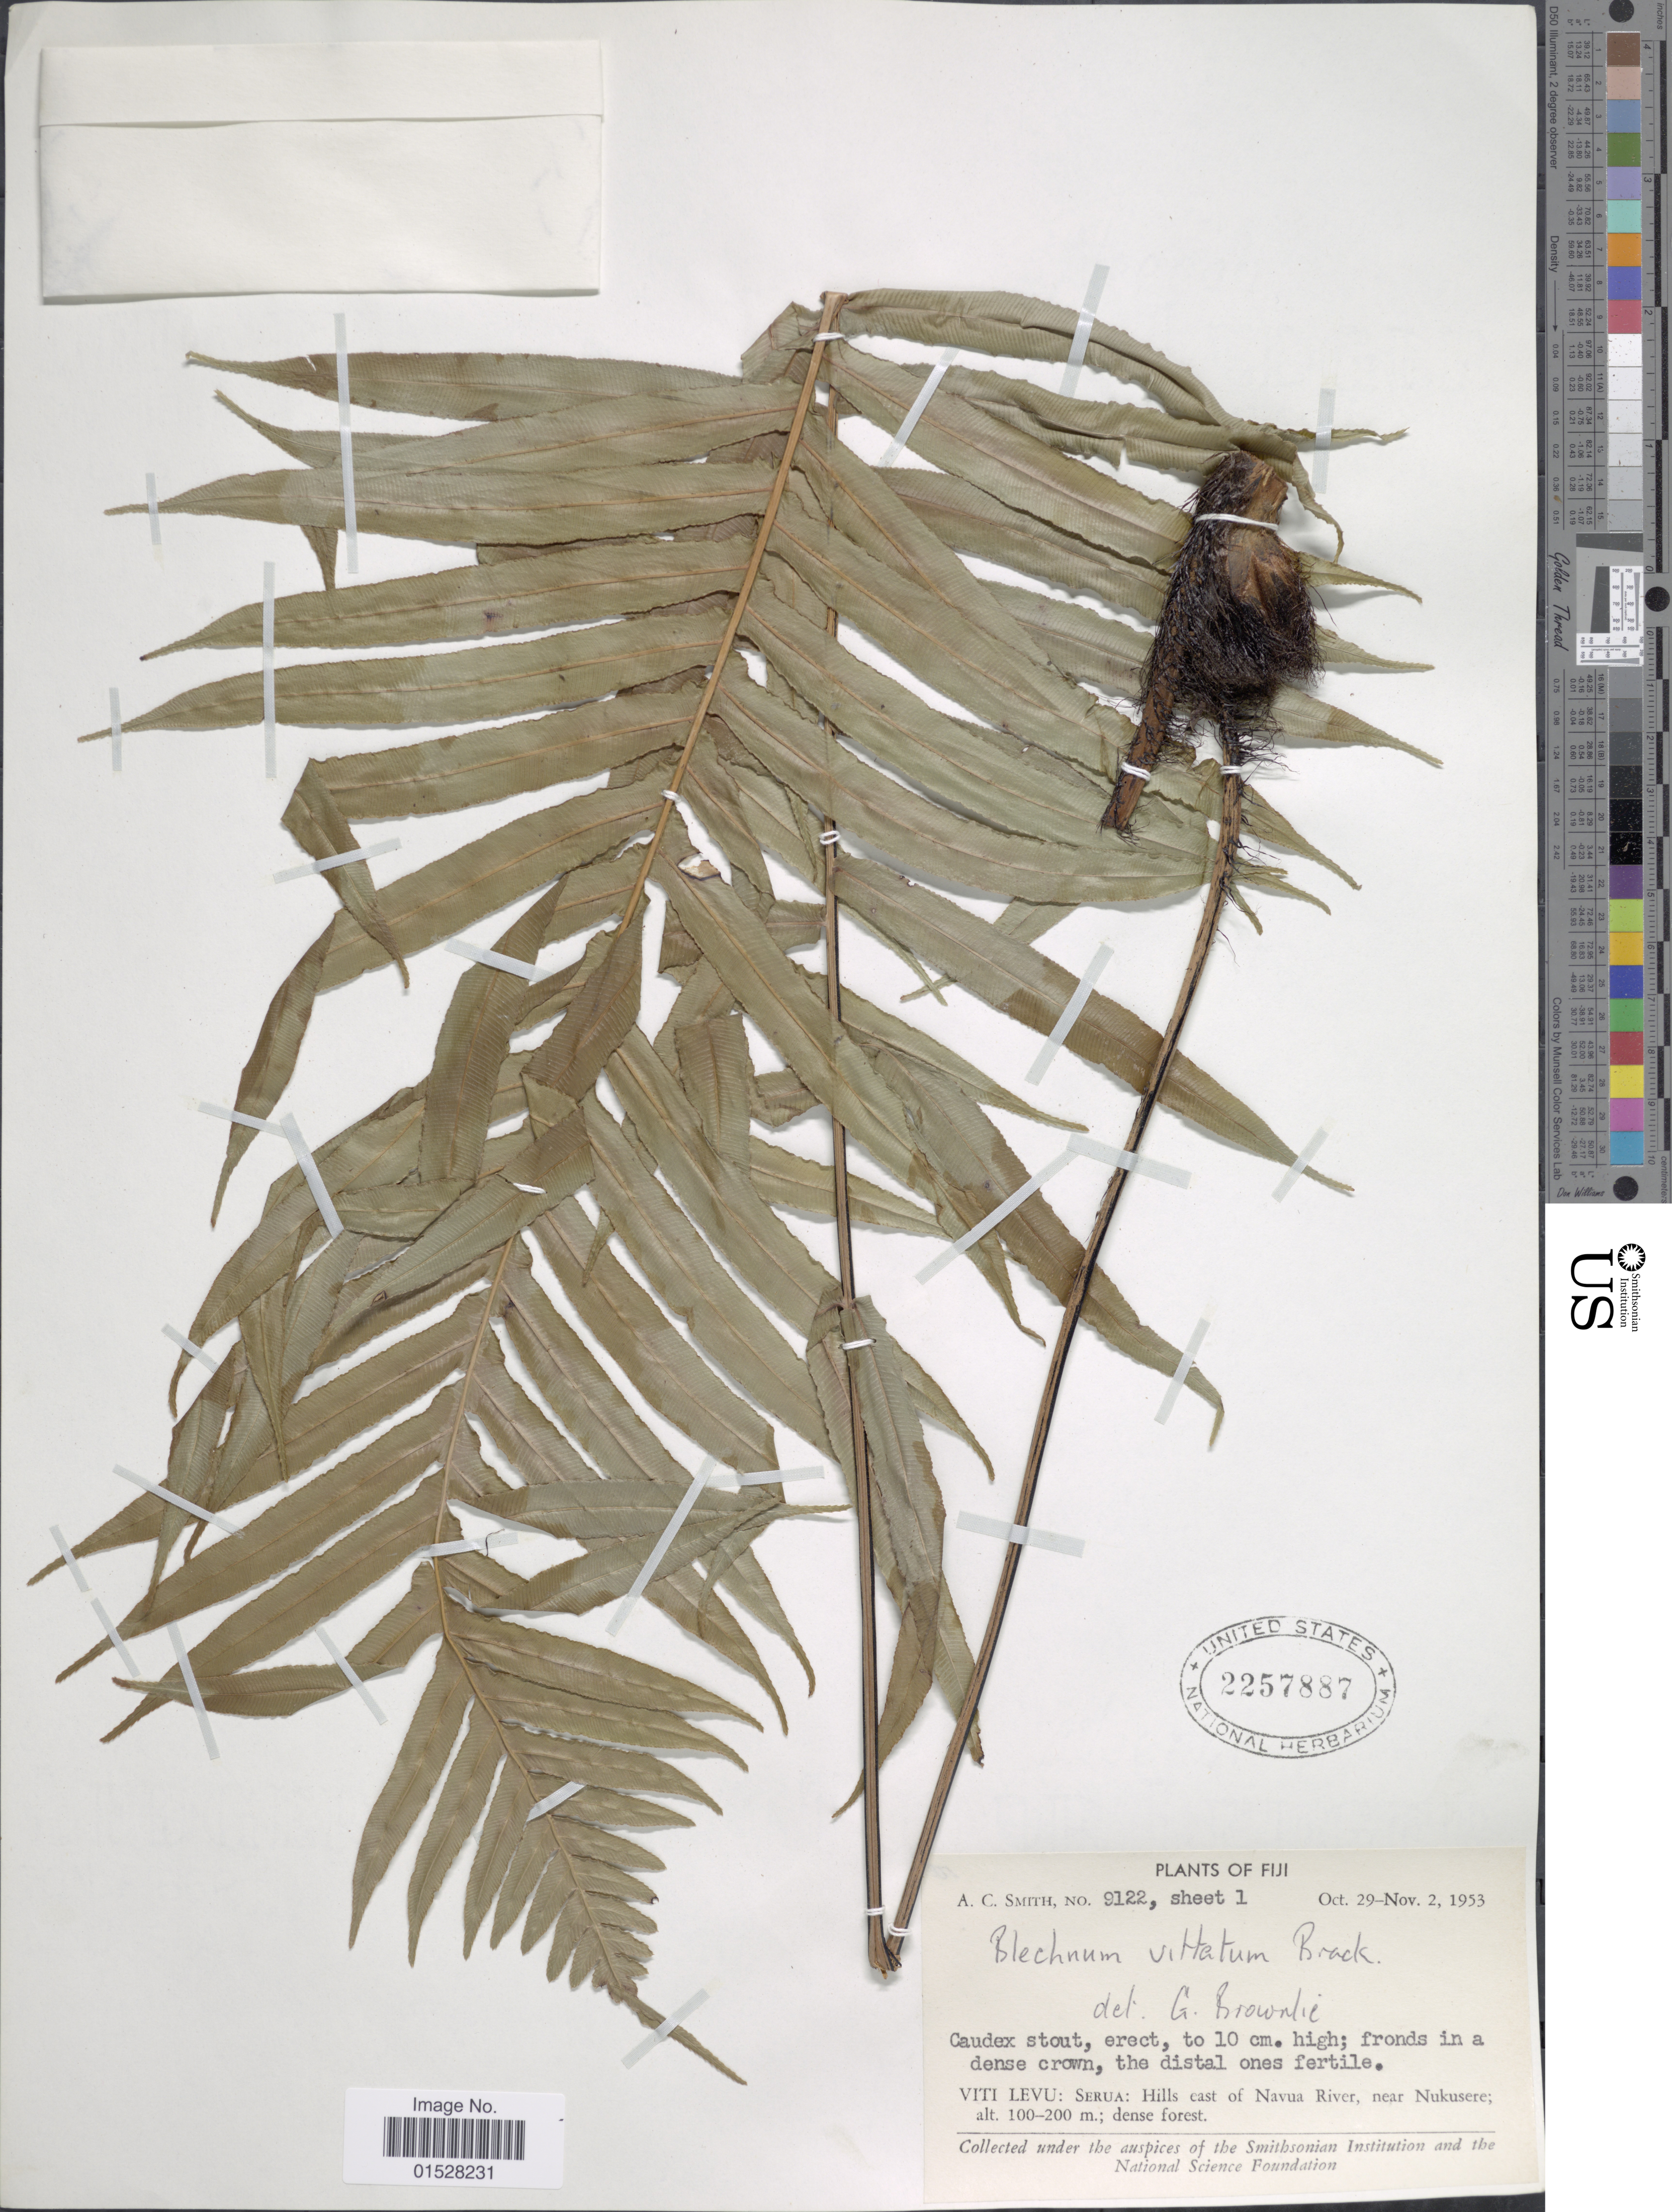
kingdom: Plantae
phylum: Tracheophyta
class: Polypodiopsida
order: Polypodiales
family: Blechnaceae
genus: Blechnum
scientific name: Blechnum vittatum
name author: Brack. in Wilkes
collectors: A. C. Smith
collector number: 9122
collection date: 1953-10-29/1953-11-02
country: Fiji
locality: Viti Levu: Serua: Hills east of Navua River, near Nukusere.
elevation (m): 100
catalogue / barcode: US 2257887